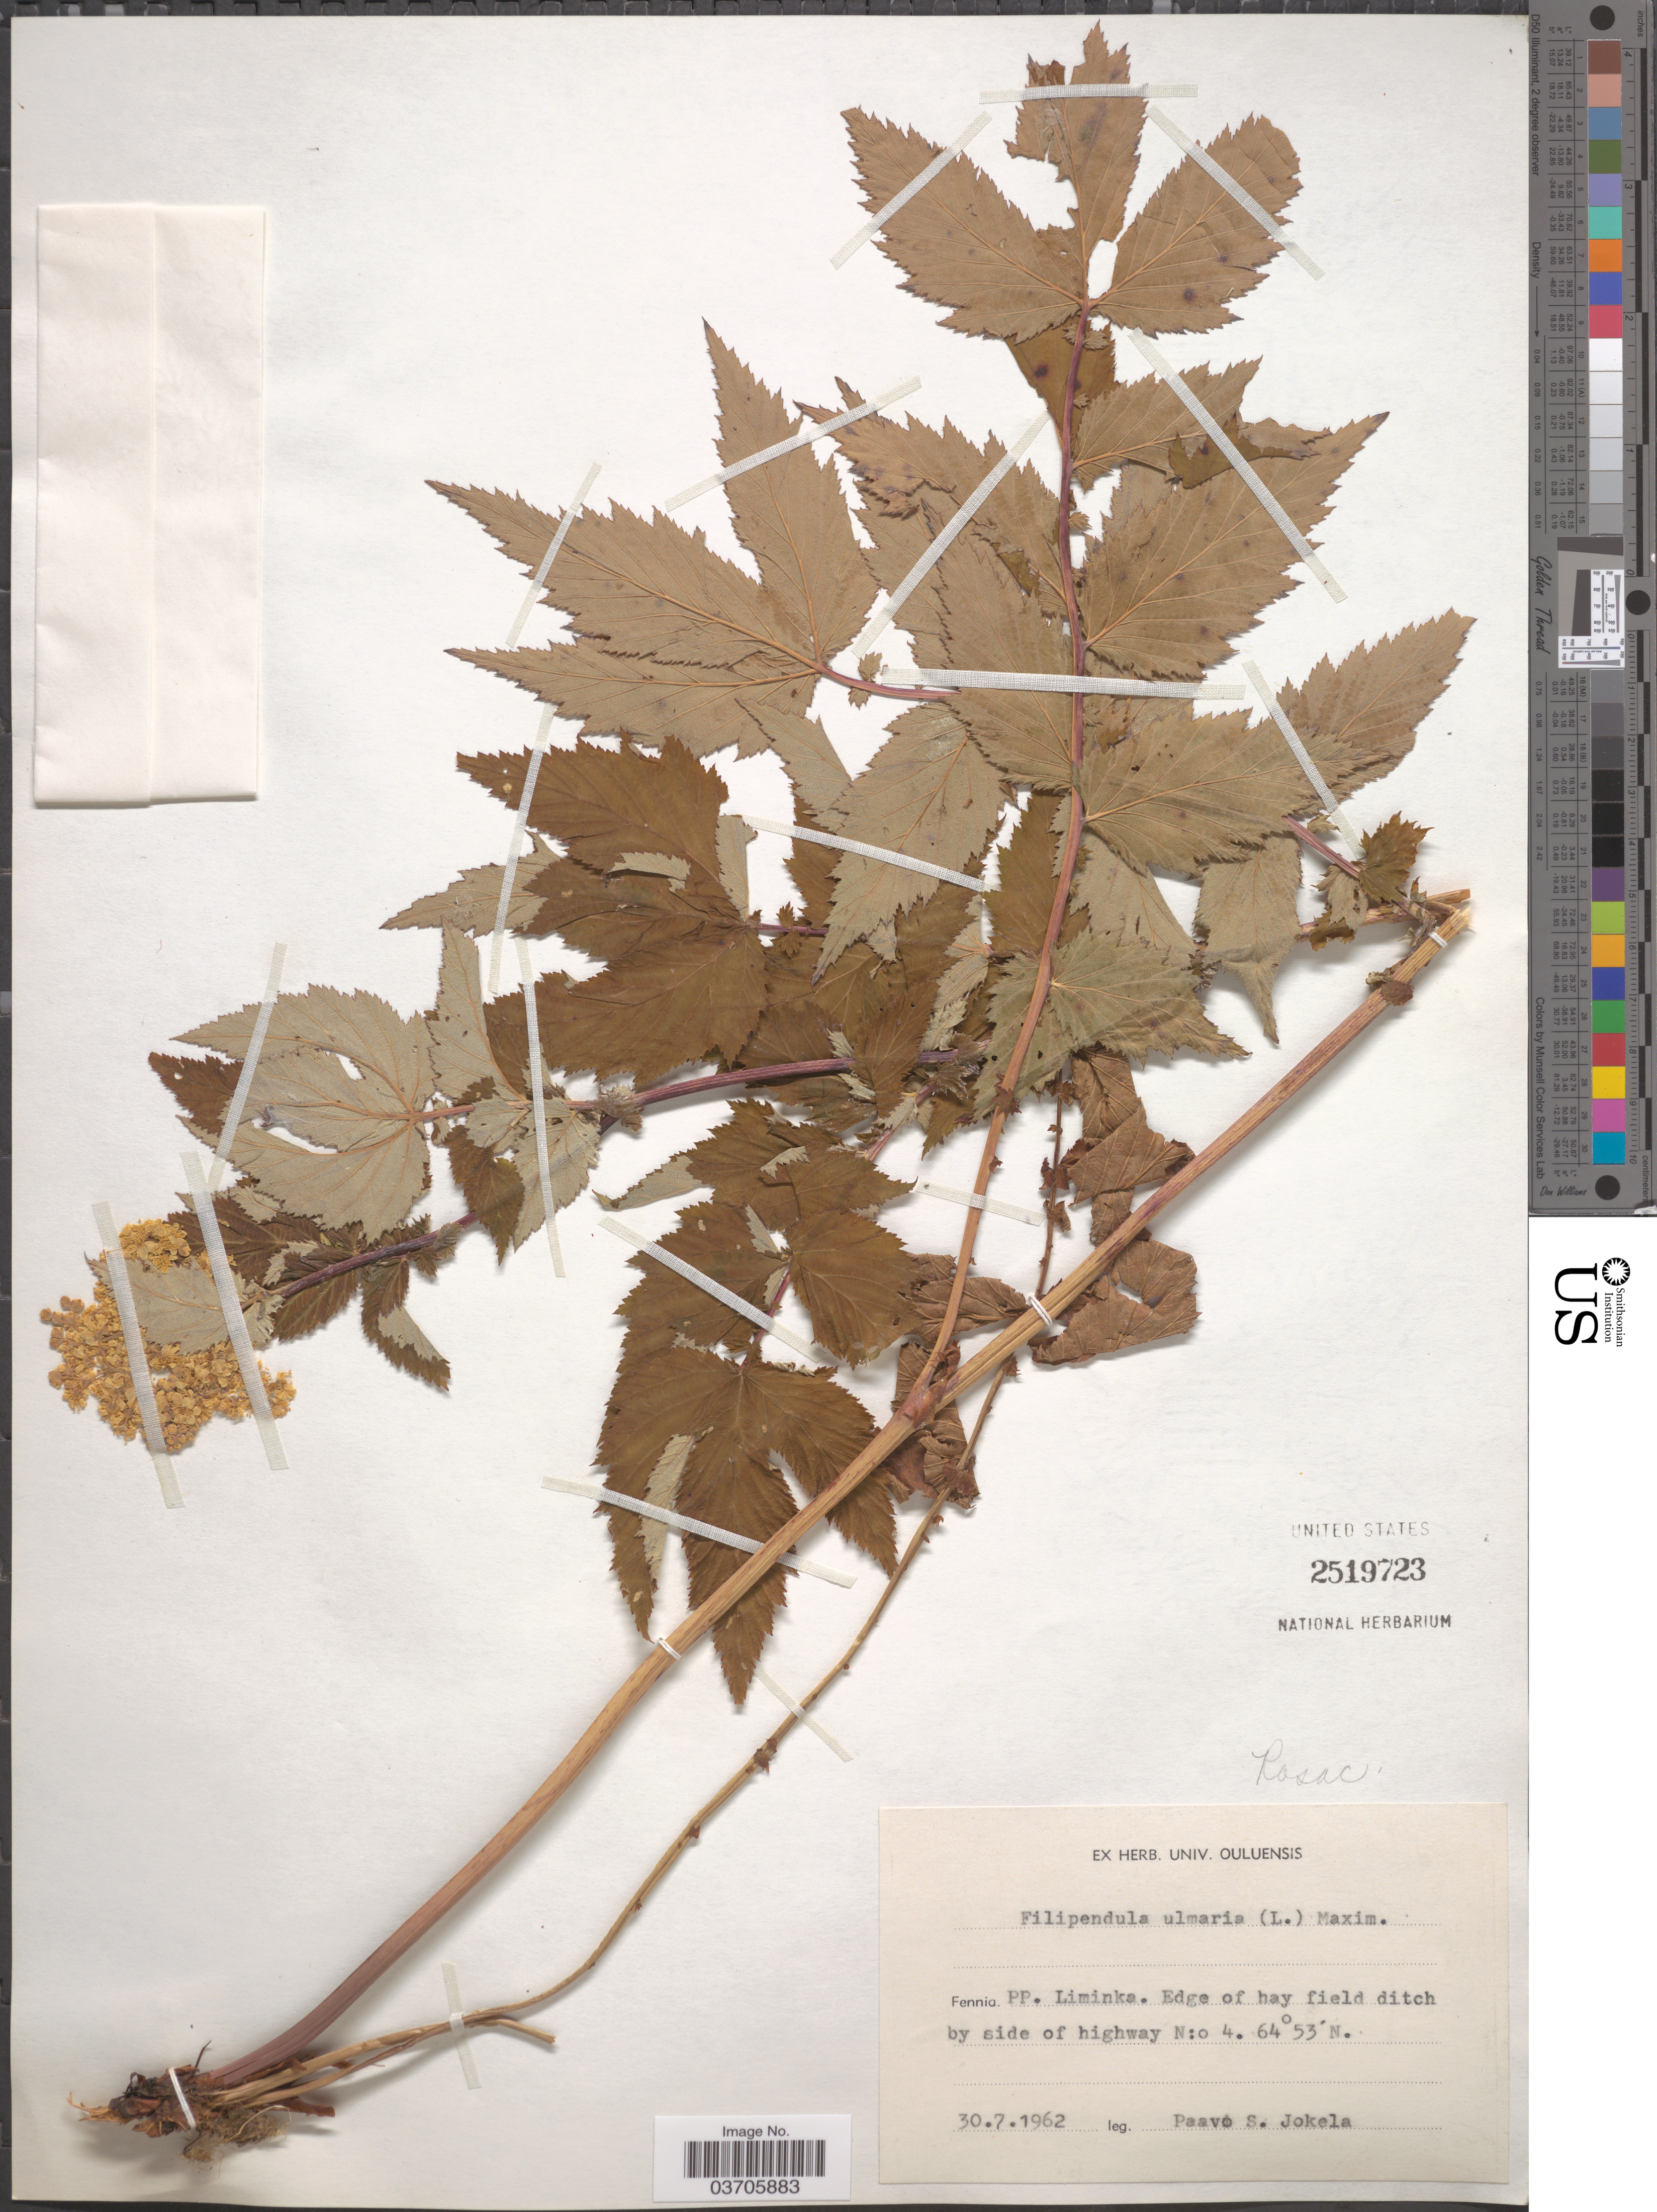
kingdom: Plantae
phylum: Tracheophyta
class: Magnoliopsida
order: Rosales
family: Rosaceae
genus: Filipendula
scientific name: Filipendula ulmaria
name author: (L.) Maxim.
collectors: P. Jokela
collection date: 1962-07-30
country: Finland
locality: Fennia. PP. Liminka. Edge of hay field ditch by side of highway N:o.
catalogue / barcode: US 2519723